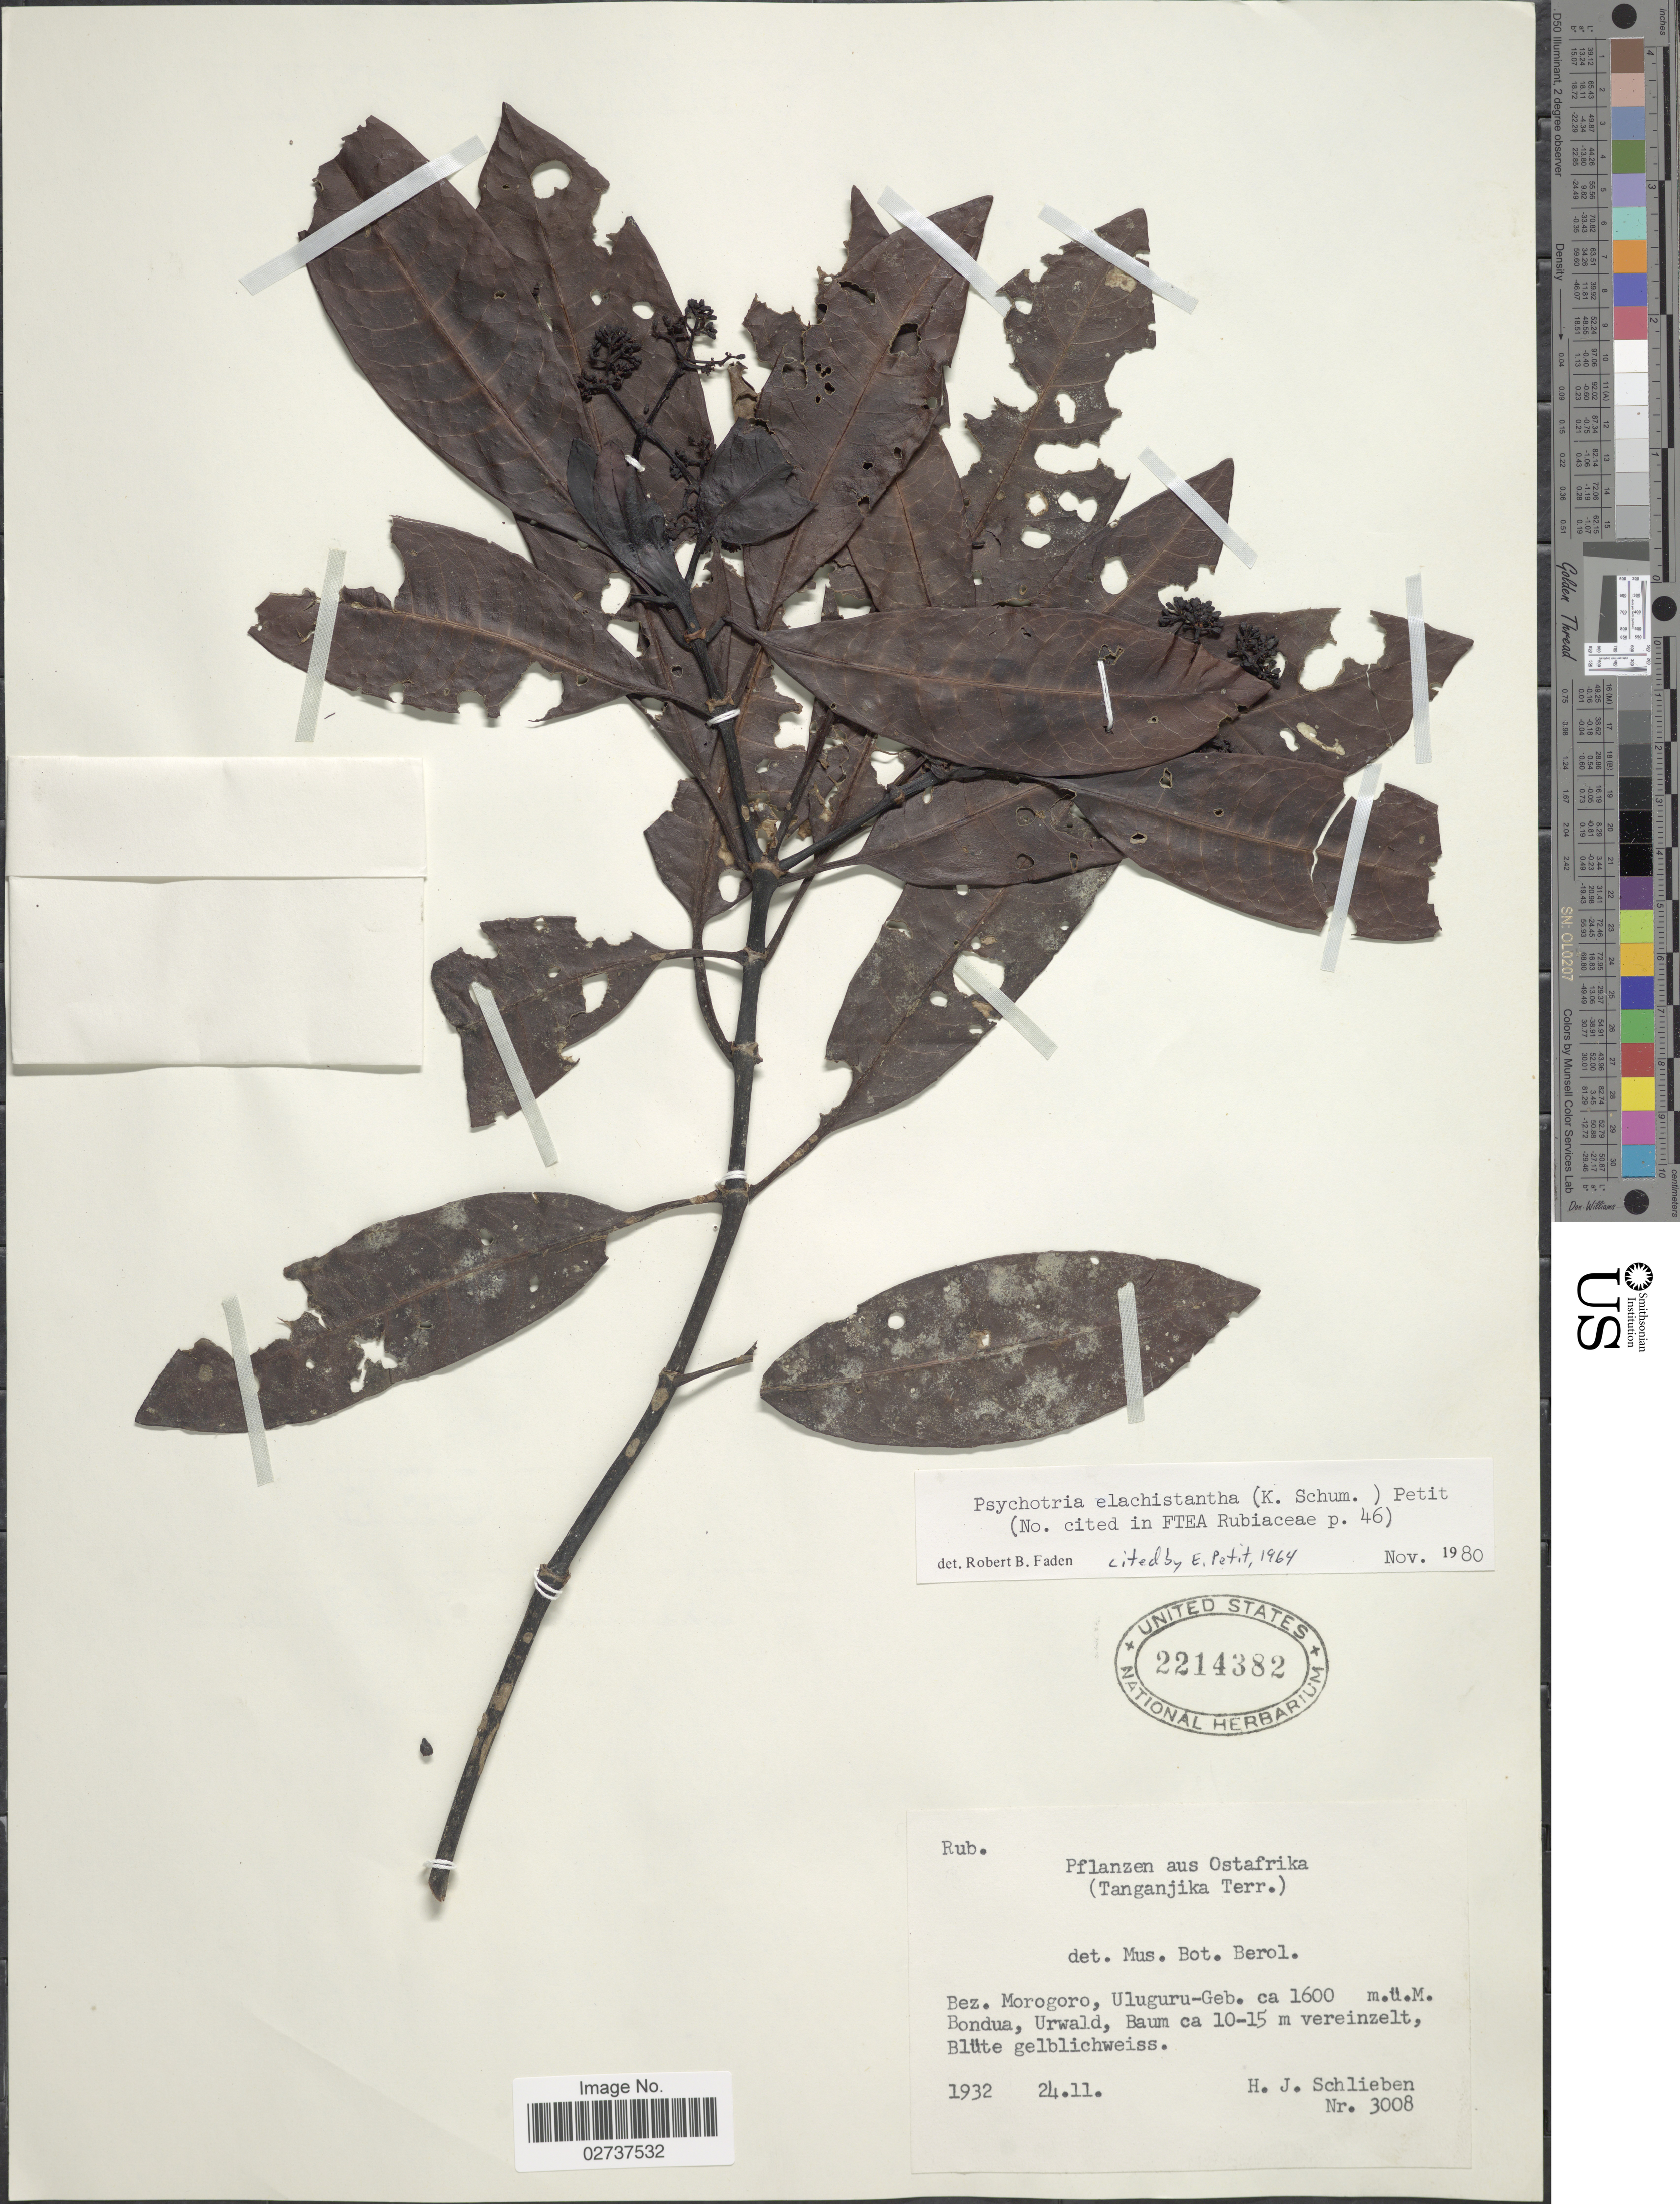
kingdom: Plantae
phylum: Tracheophyta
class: Magnoliopsida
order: Gentianales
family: Rubiaceae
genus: Psychotria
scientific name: Psychotria elachistantha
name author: (K. Schum.) E.M.A. Petit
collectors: H. J. Schlieben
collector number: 3008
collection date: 1932-11-24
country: Tanzania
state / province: Morogoro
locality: Ostafrika (Tanganjika Terr.), Bez. Morogoro, Uluguru-Geb, Bondua, Urwald.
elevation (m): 1600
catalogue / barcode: US 2214382